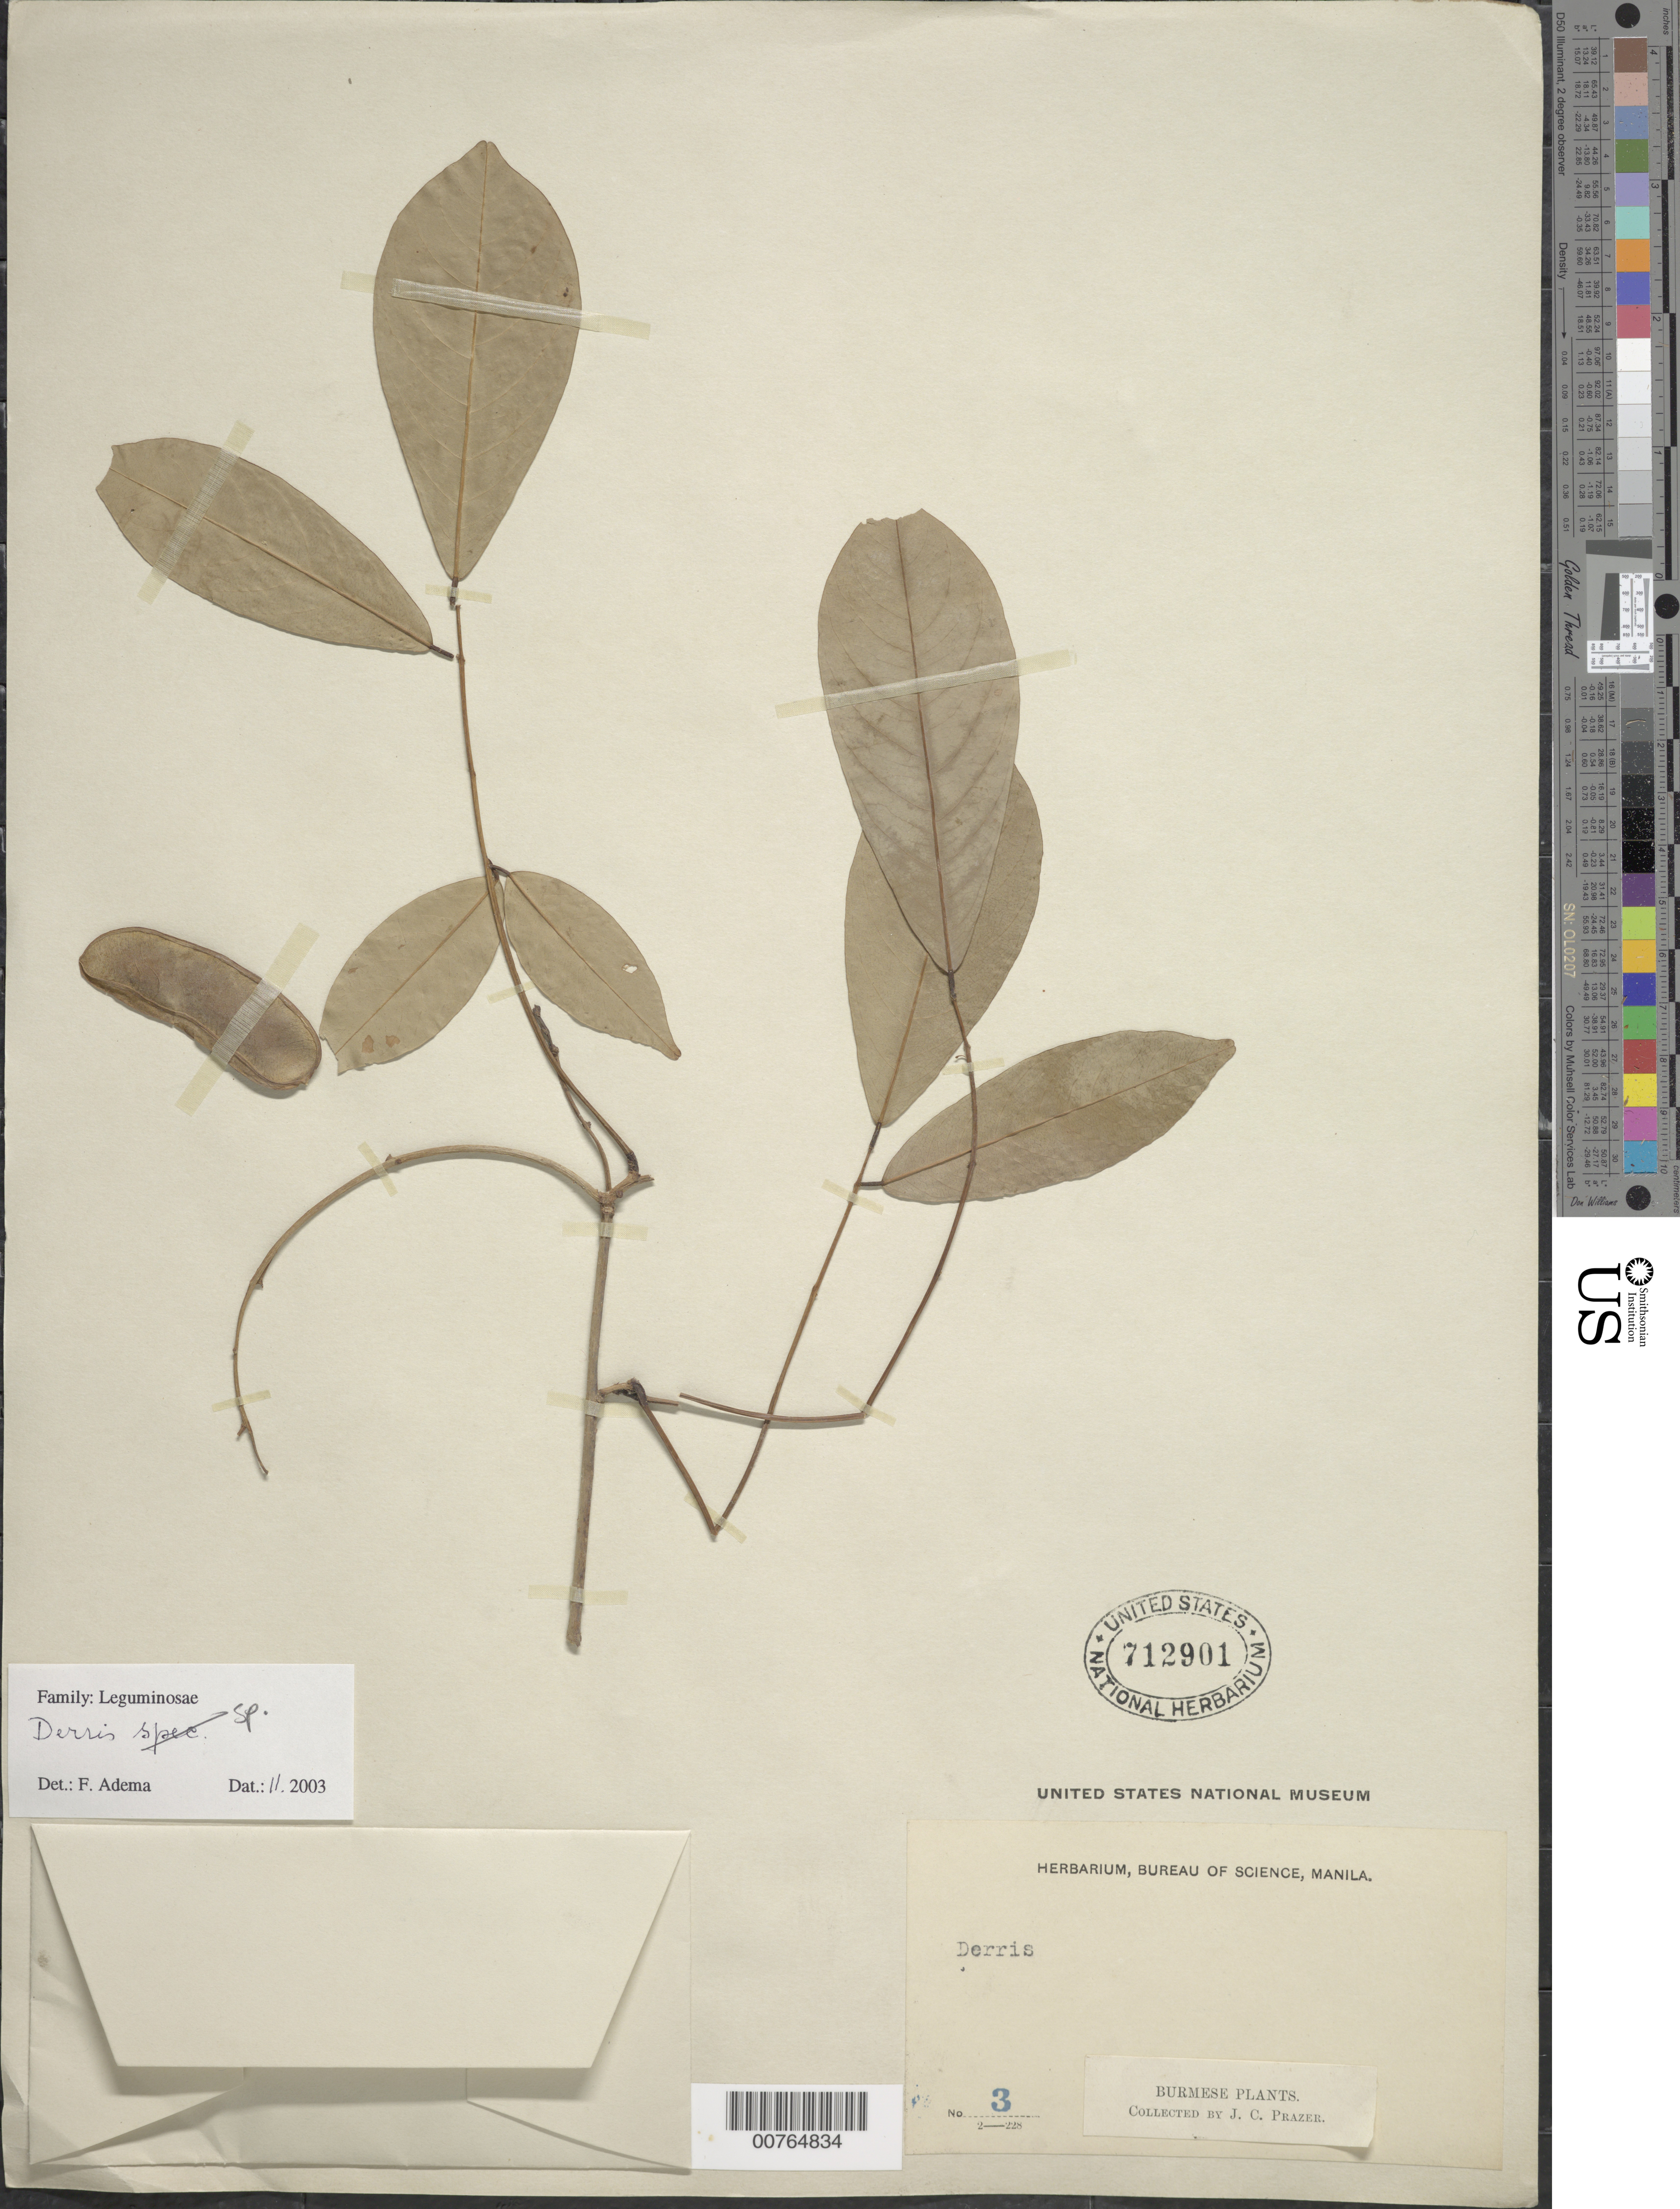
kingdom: Plantae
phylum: Tracheophyta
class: Magnoliopsida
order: Fabales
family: Fabaceae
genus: Derris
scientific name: Derris sp.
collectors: J. Prazer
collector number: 3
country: Myanmar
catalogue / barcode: US 712901